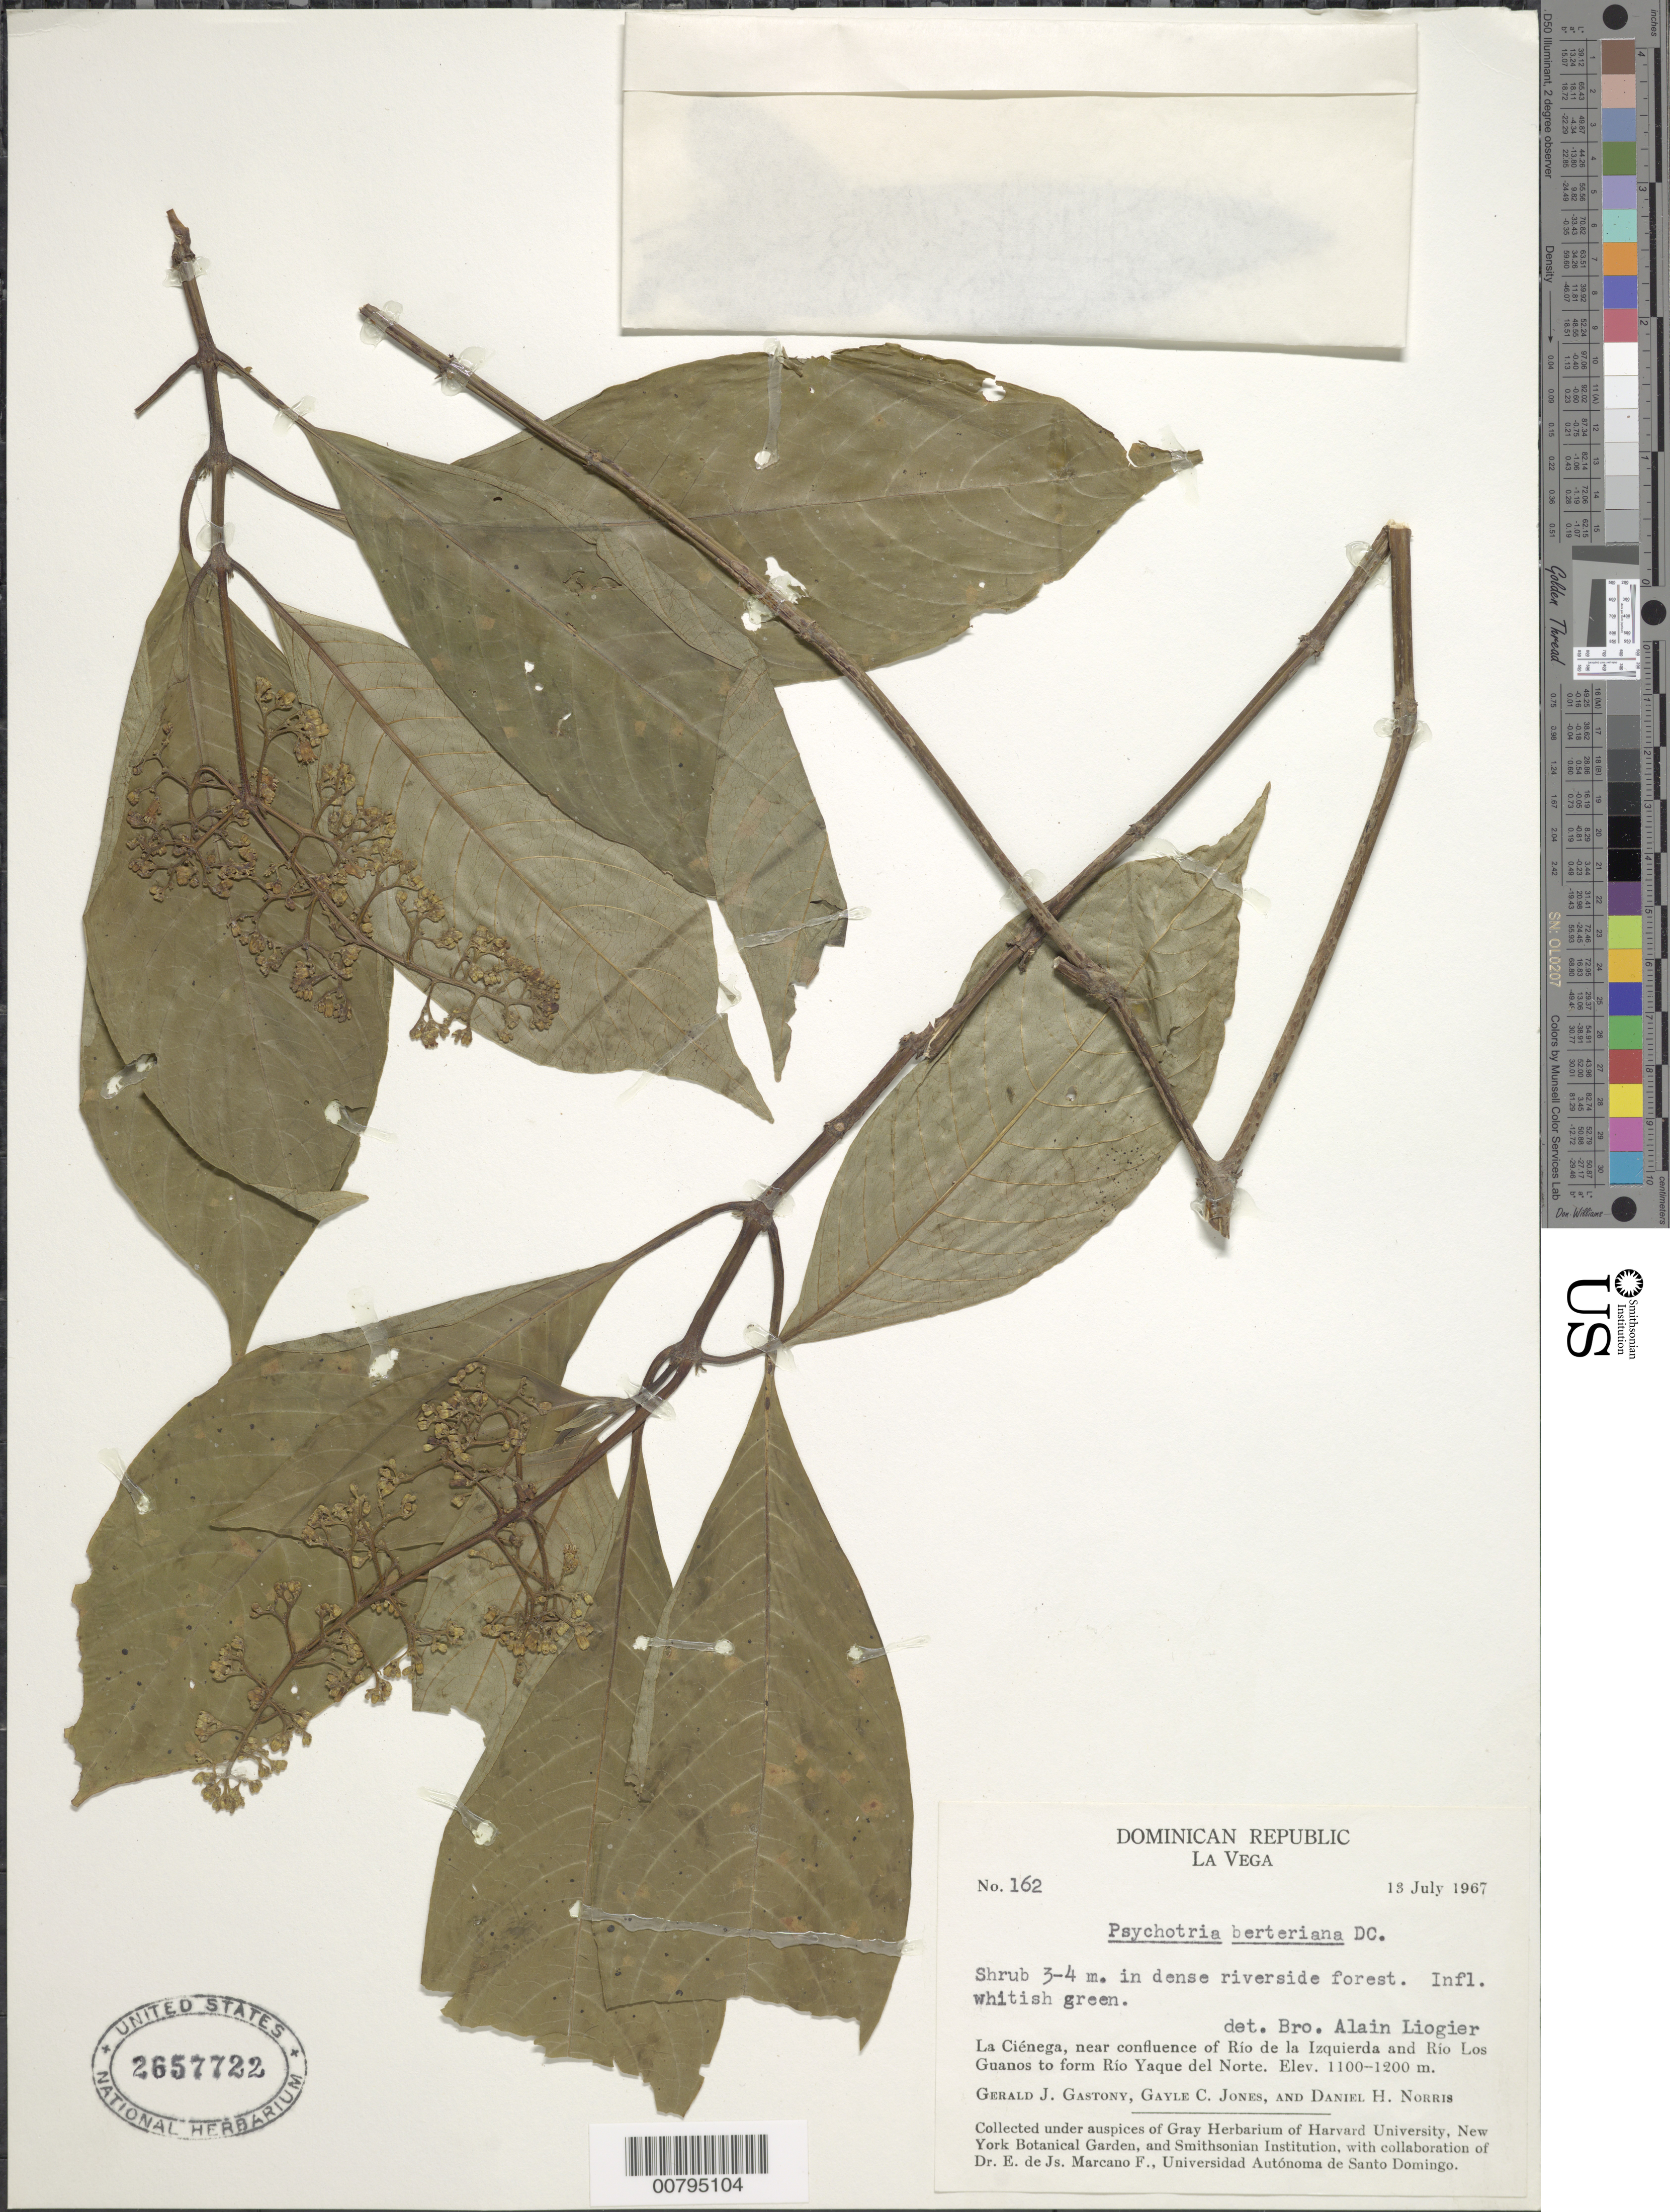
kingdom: Plantae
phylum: Tracheophyta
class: Magnoliopsida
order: Gentianales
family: Rubiaceae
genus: Psychotria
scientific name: Psychotria berteroana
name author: DC.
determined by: Liogier, Alain H.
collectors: G. Gastony, G. C. Jones & D. H. Norris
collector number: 162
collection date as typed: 13 Jul 1967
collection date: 1967-07-13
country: Dominican Republic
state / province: La Vega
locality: La Ciénega, near confluence of La Izquierda and Rio Los Guanos to form Rio Yaque del Norte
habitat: In dense riverside forest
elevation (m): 1100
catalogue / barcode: US 2657722